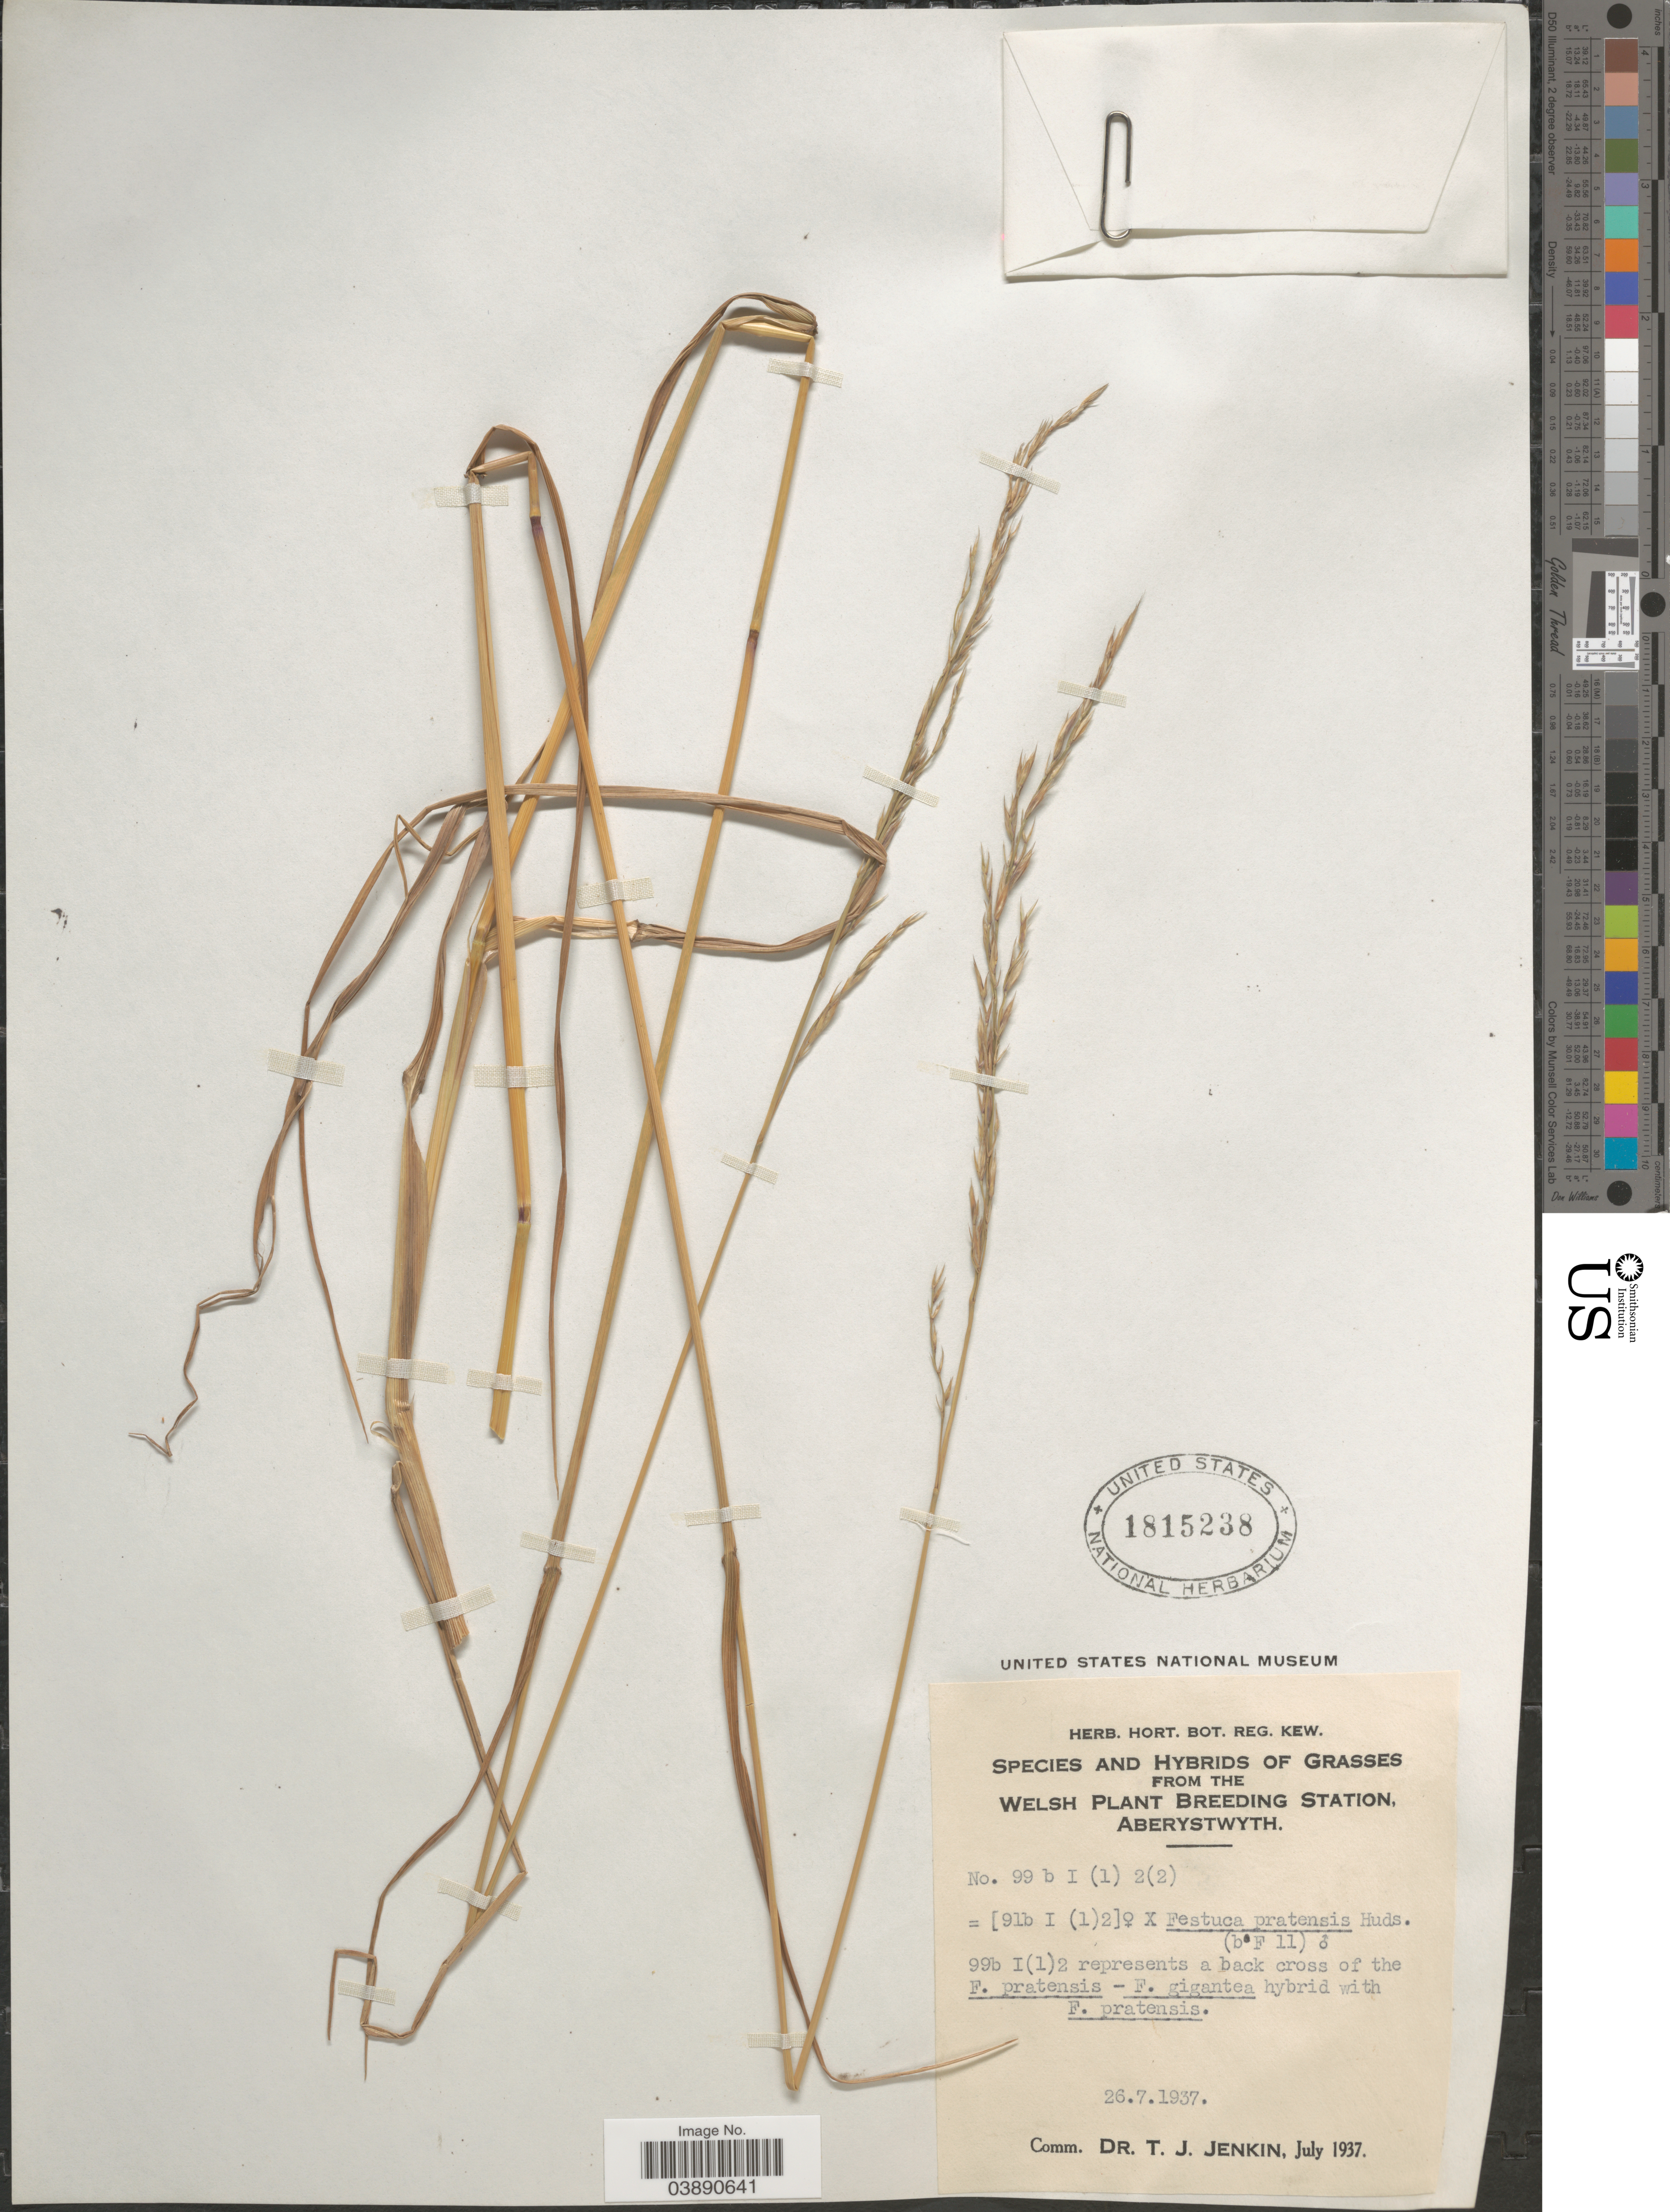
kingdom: Plantae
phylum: Tracheophyta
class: Liliopsida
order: Poales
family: Poaceae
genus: Festuca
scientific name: Festuca sp.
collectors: Ex herb. Hort. Bot. Reg. Kew.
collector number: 99b I (1) 2 (2)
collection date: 1937-07-26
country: United Kingdom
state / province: Wales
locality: Welsh Plant Breeding Station, Aberystwyth.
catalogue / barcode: US 1815238